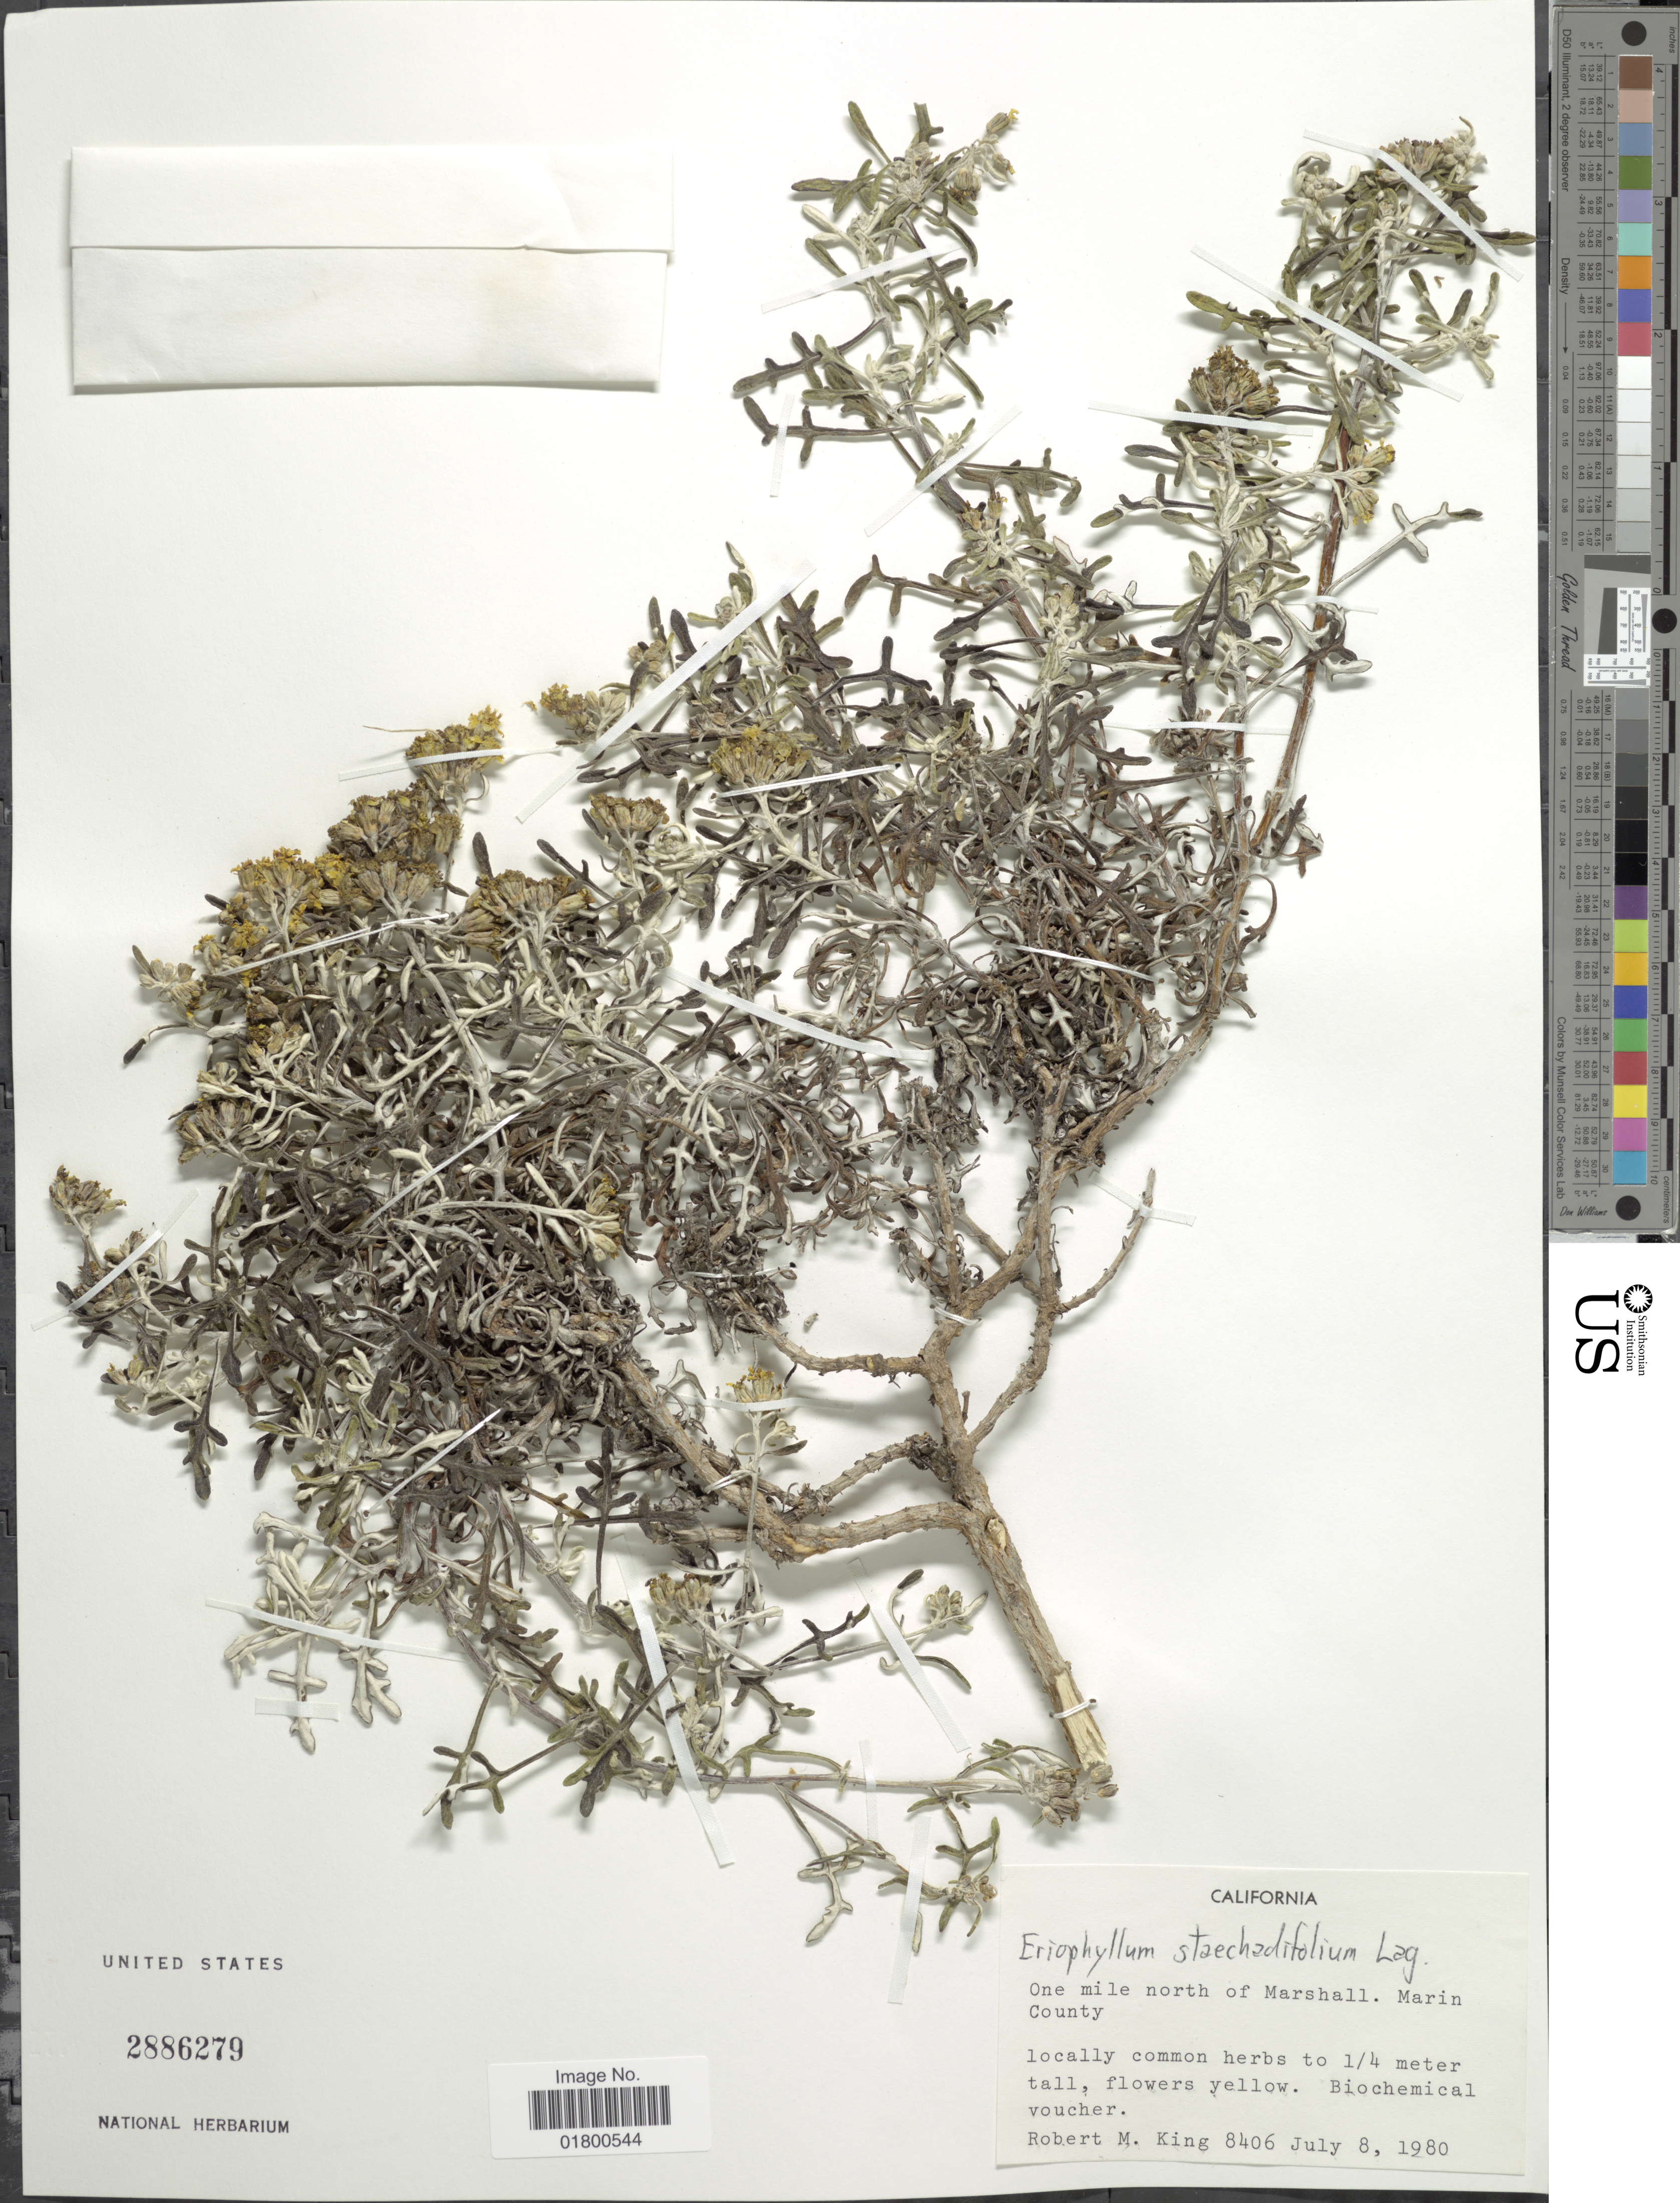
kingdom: Plantae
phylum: Tracheophyta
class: Magnoliopsida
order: Asterales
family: Asteraceae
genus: Eriophyllum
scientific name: Eriophyllum staechadifolium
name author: Lag.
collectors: R. M. King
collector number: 8406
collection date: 1980-07-08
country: United States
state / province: California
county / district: Marin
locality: One mile north of Marshall, Marin County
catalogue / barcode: US 2886279